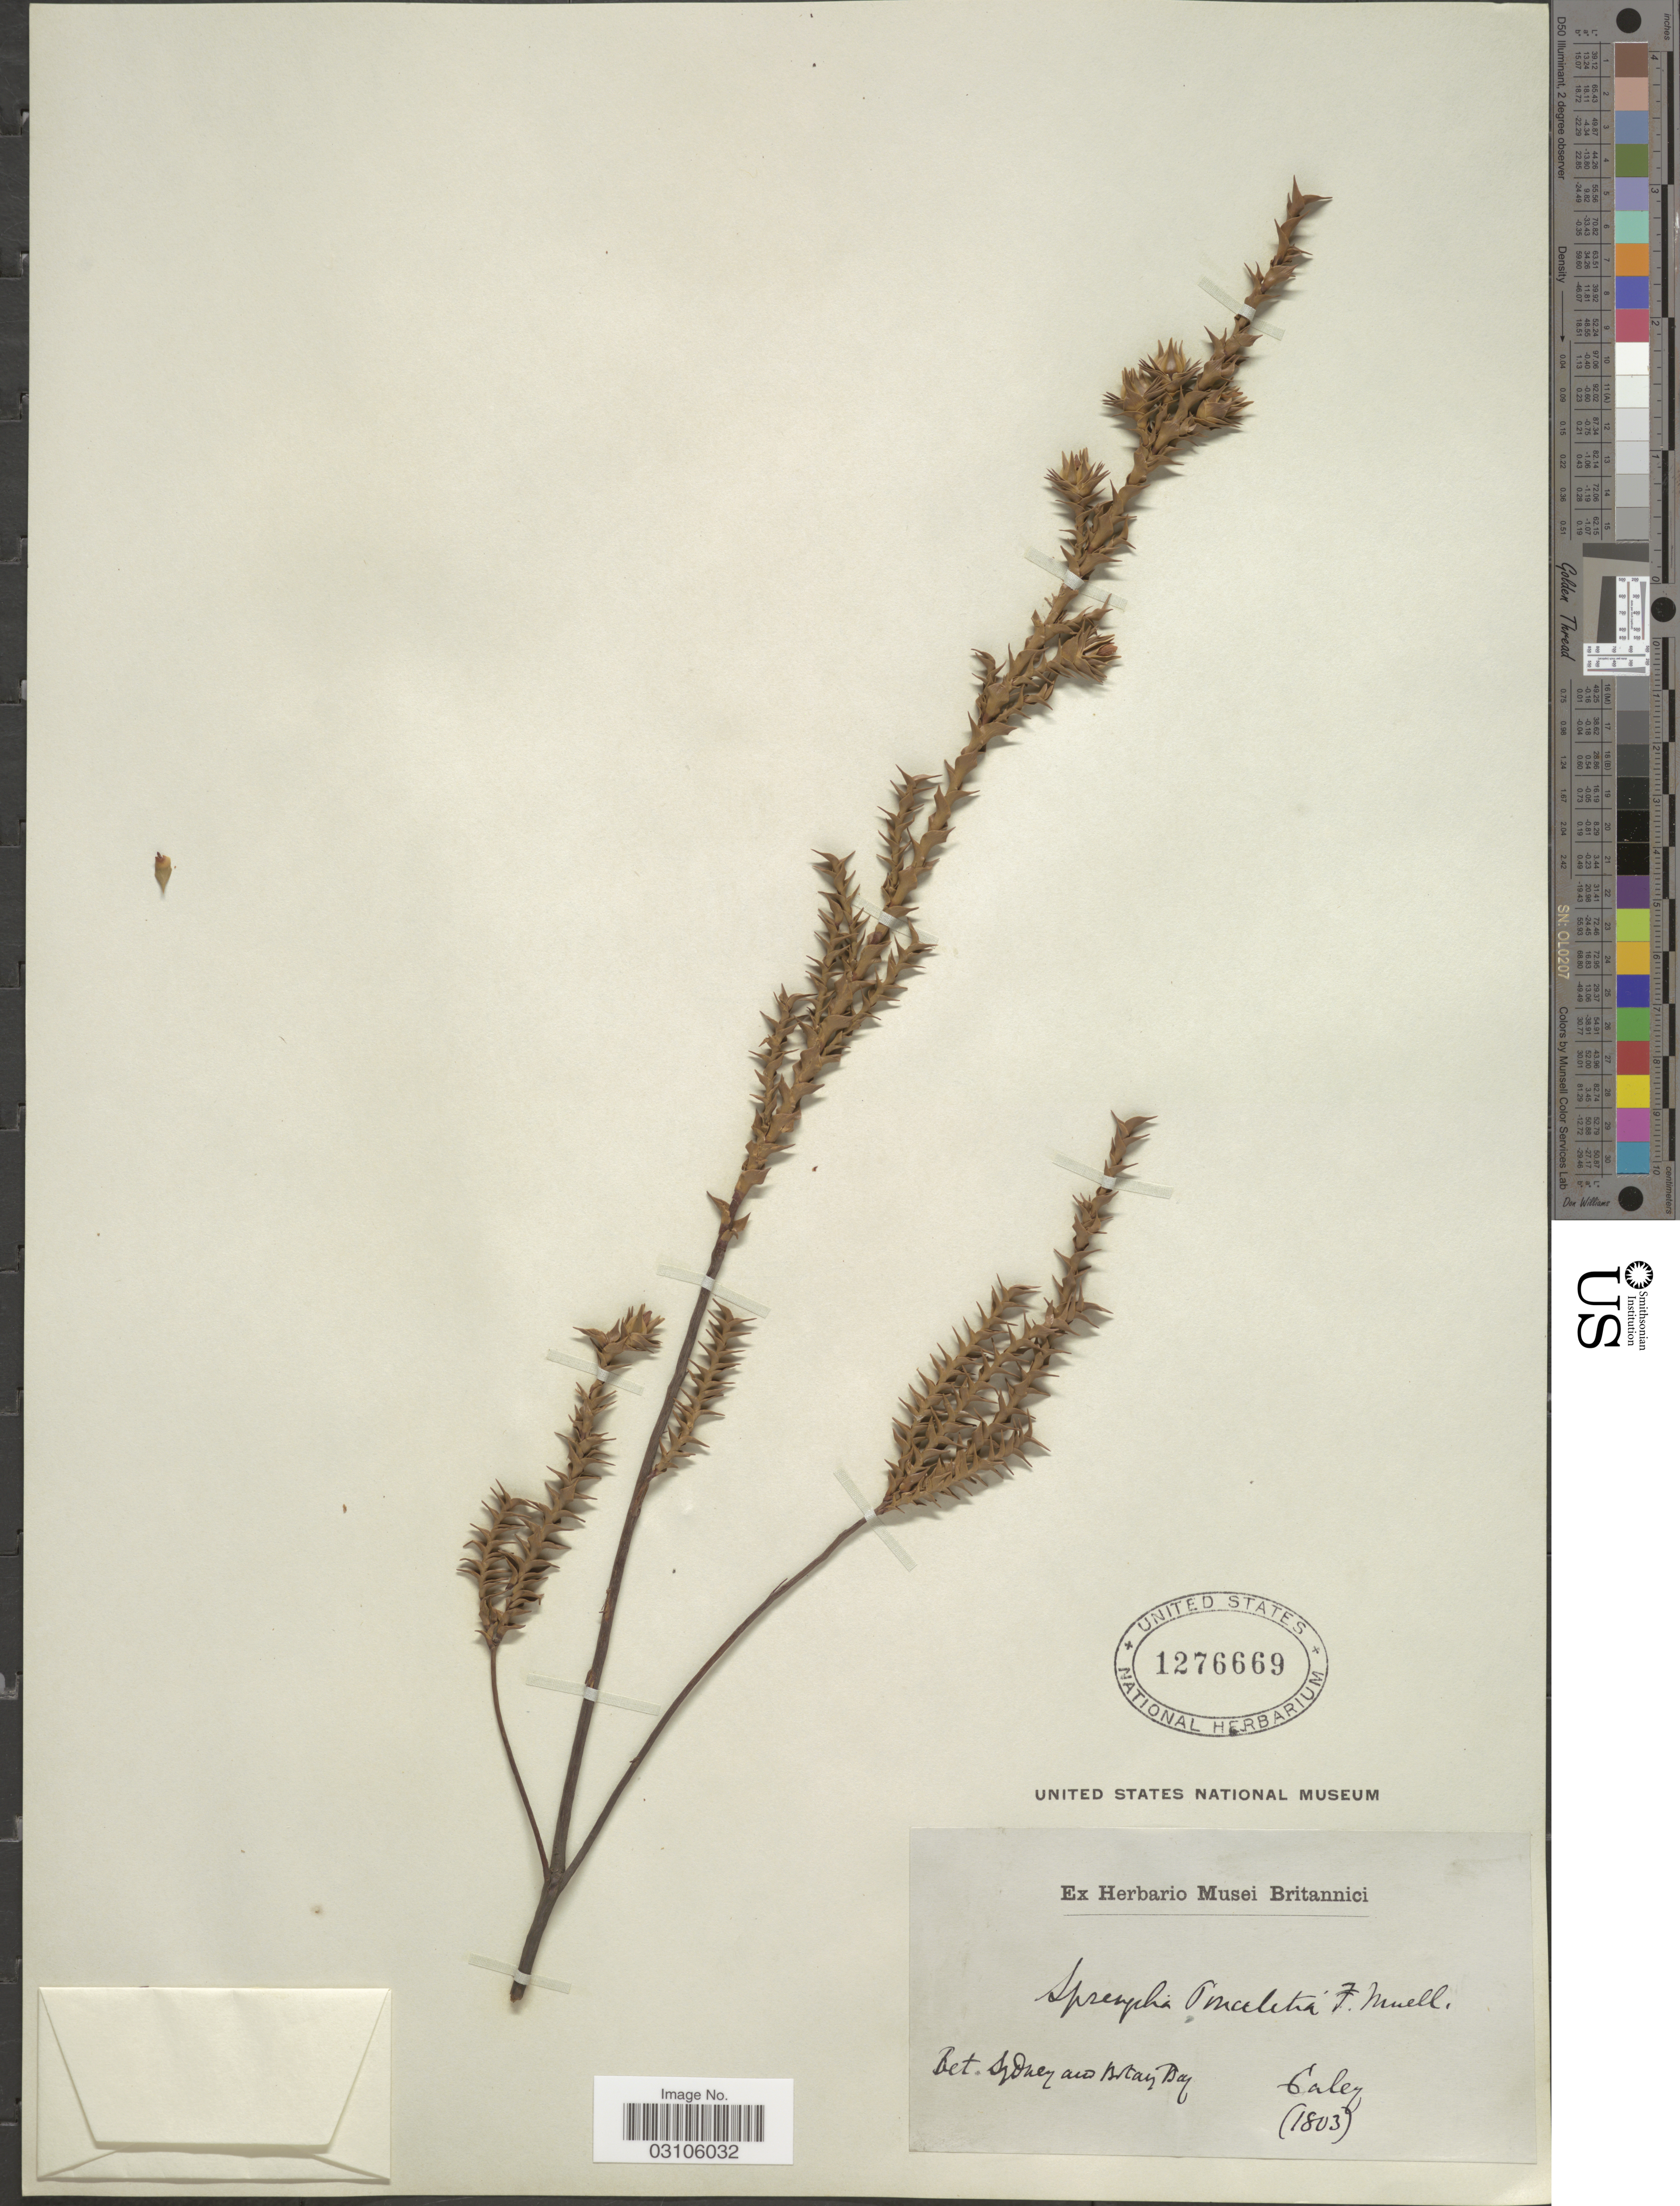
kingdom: Plantae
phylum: Tracheophyta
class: Magnoliopsida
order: Ericales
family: Ericaceae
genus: Sprengelia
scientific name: Sprengelia ponceletia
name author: F. Muell.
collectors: -. Caley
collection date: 1803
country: Australia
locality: Bet. Sydney and Botay Bay.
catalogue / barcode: US 1276669